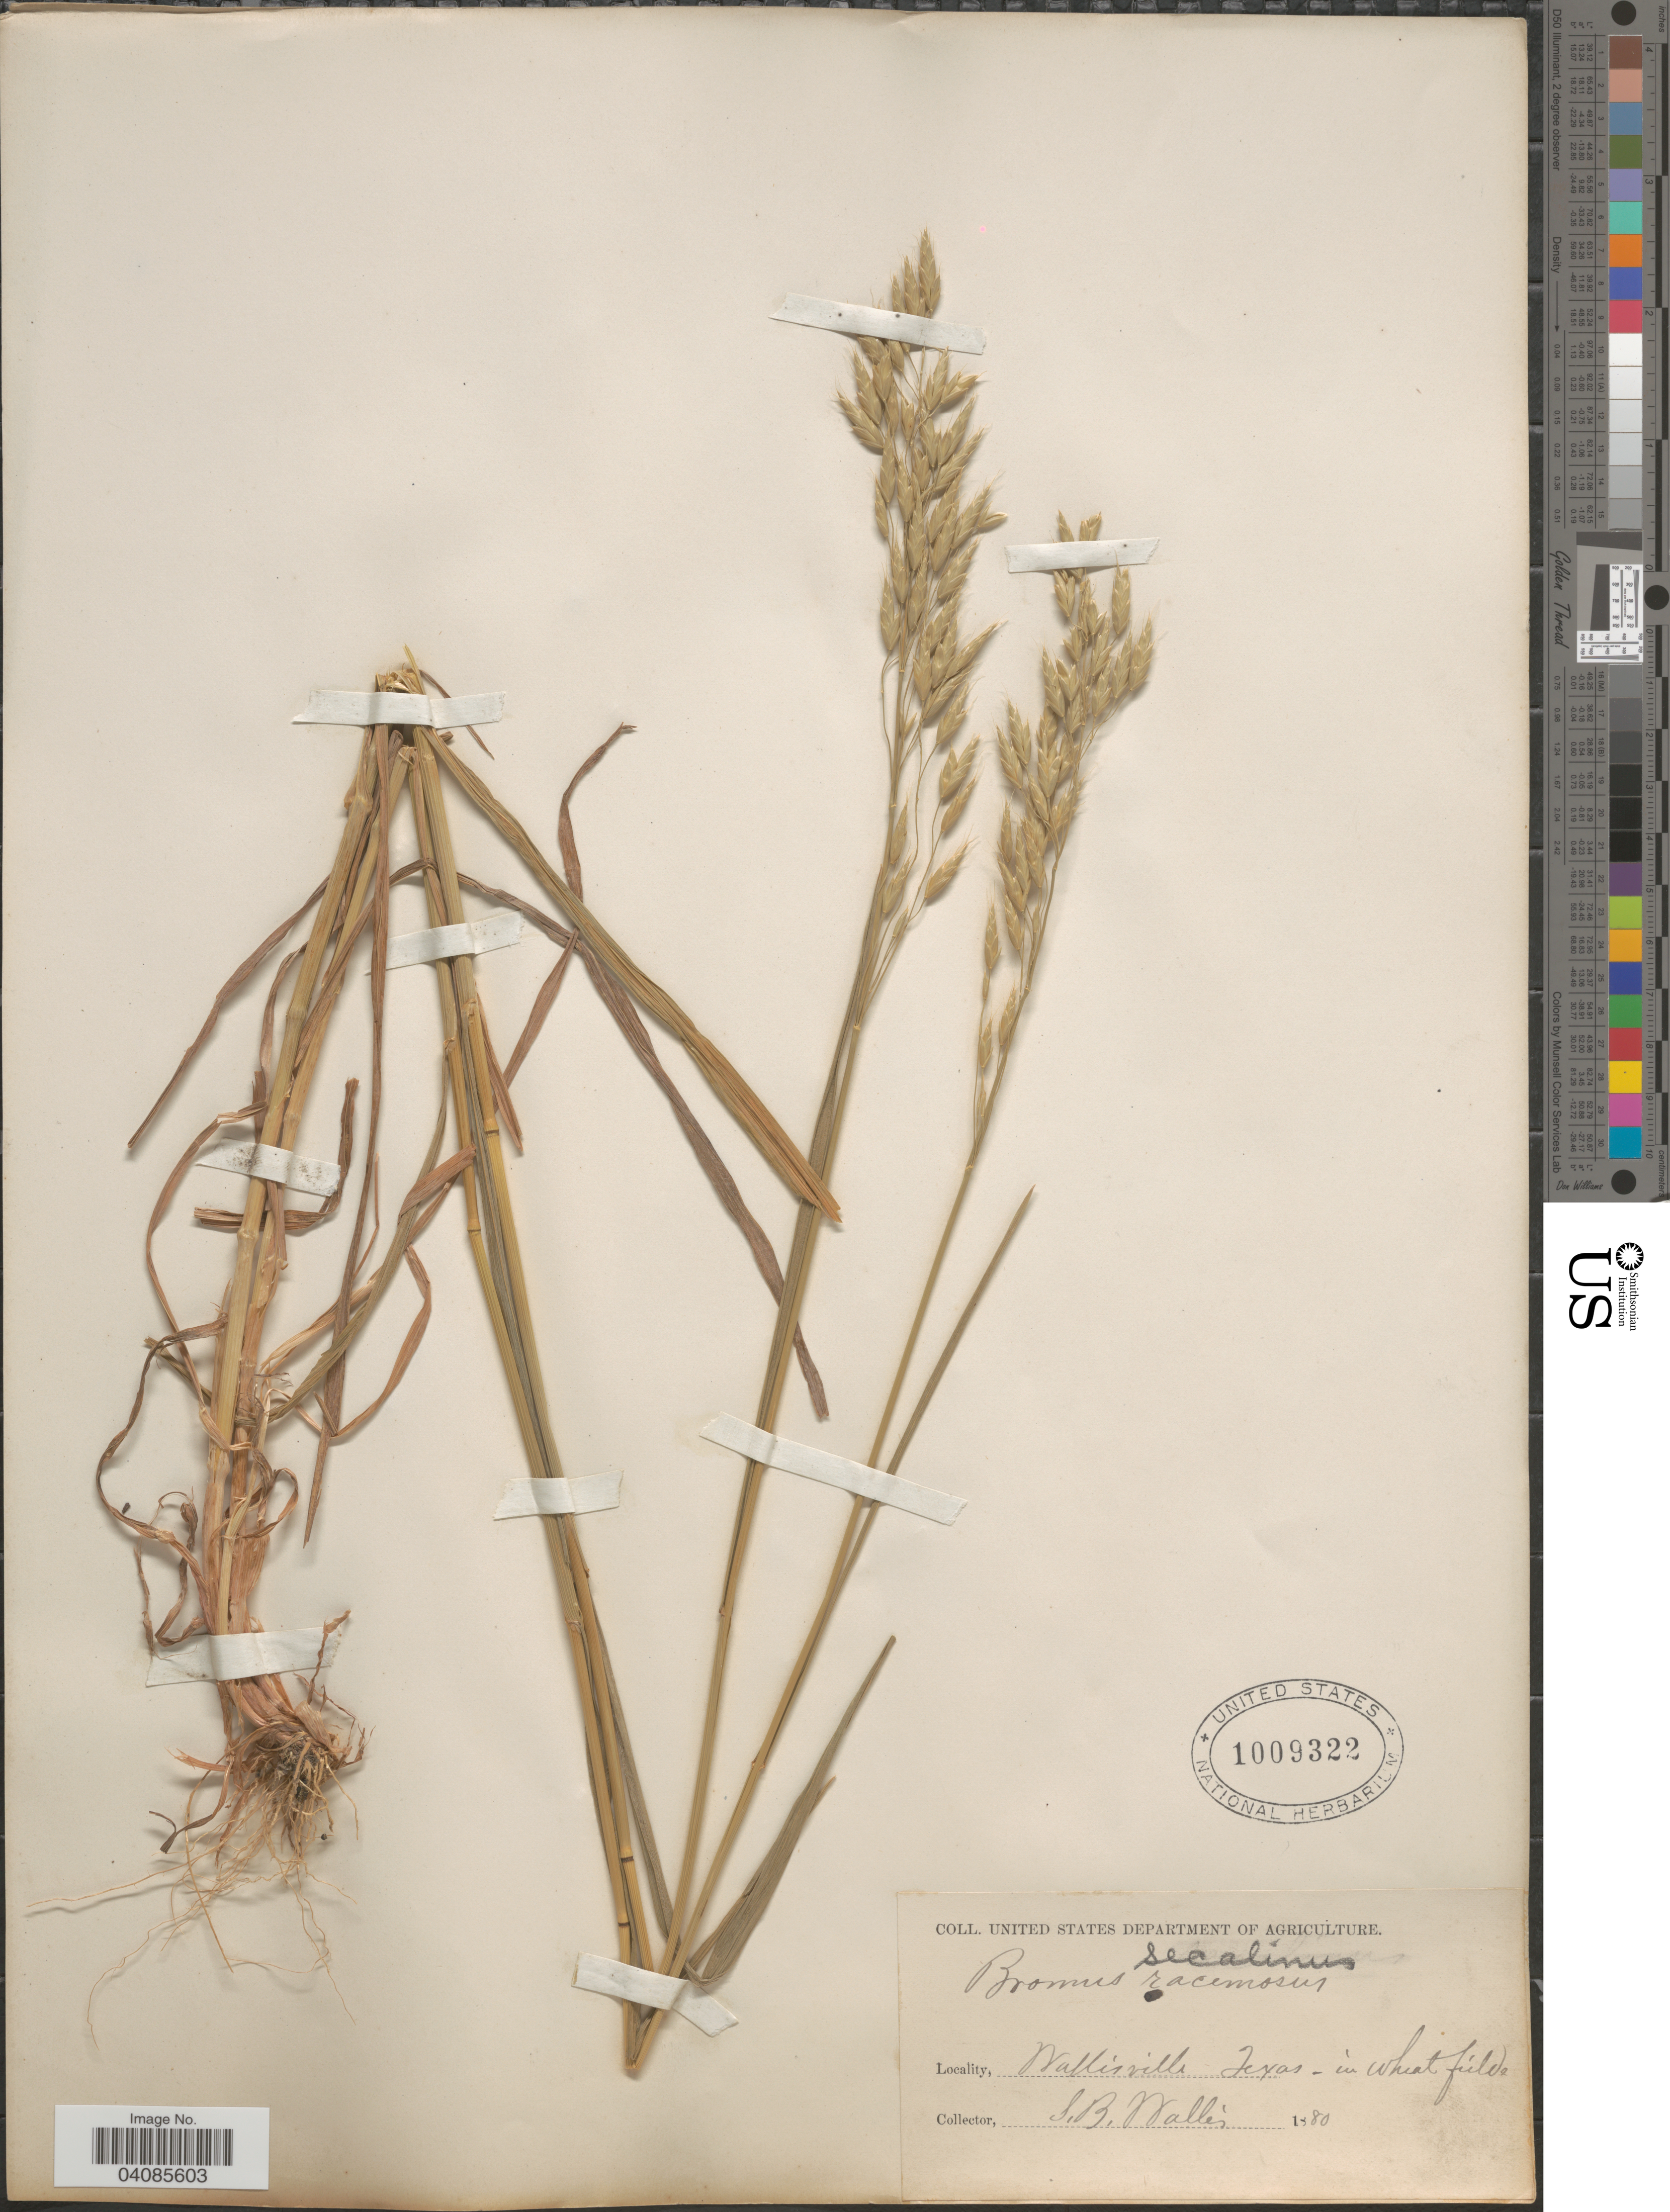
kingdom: Plantae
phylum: Tracheophyta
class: Liliopsida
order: Poales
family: Poaceae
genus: Bromus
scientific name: Bromus sitchensis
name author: Trin. in Bong.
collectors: S. Wallis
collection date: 1880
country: United States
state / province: Texas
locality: Wallisville - in wheat fields.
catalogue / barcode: US 1009322